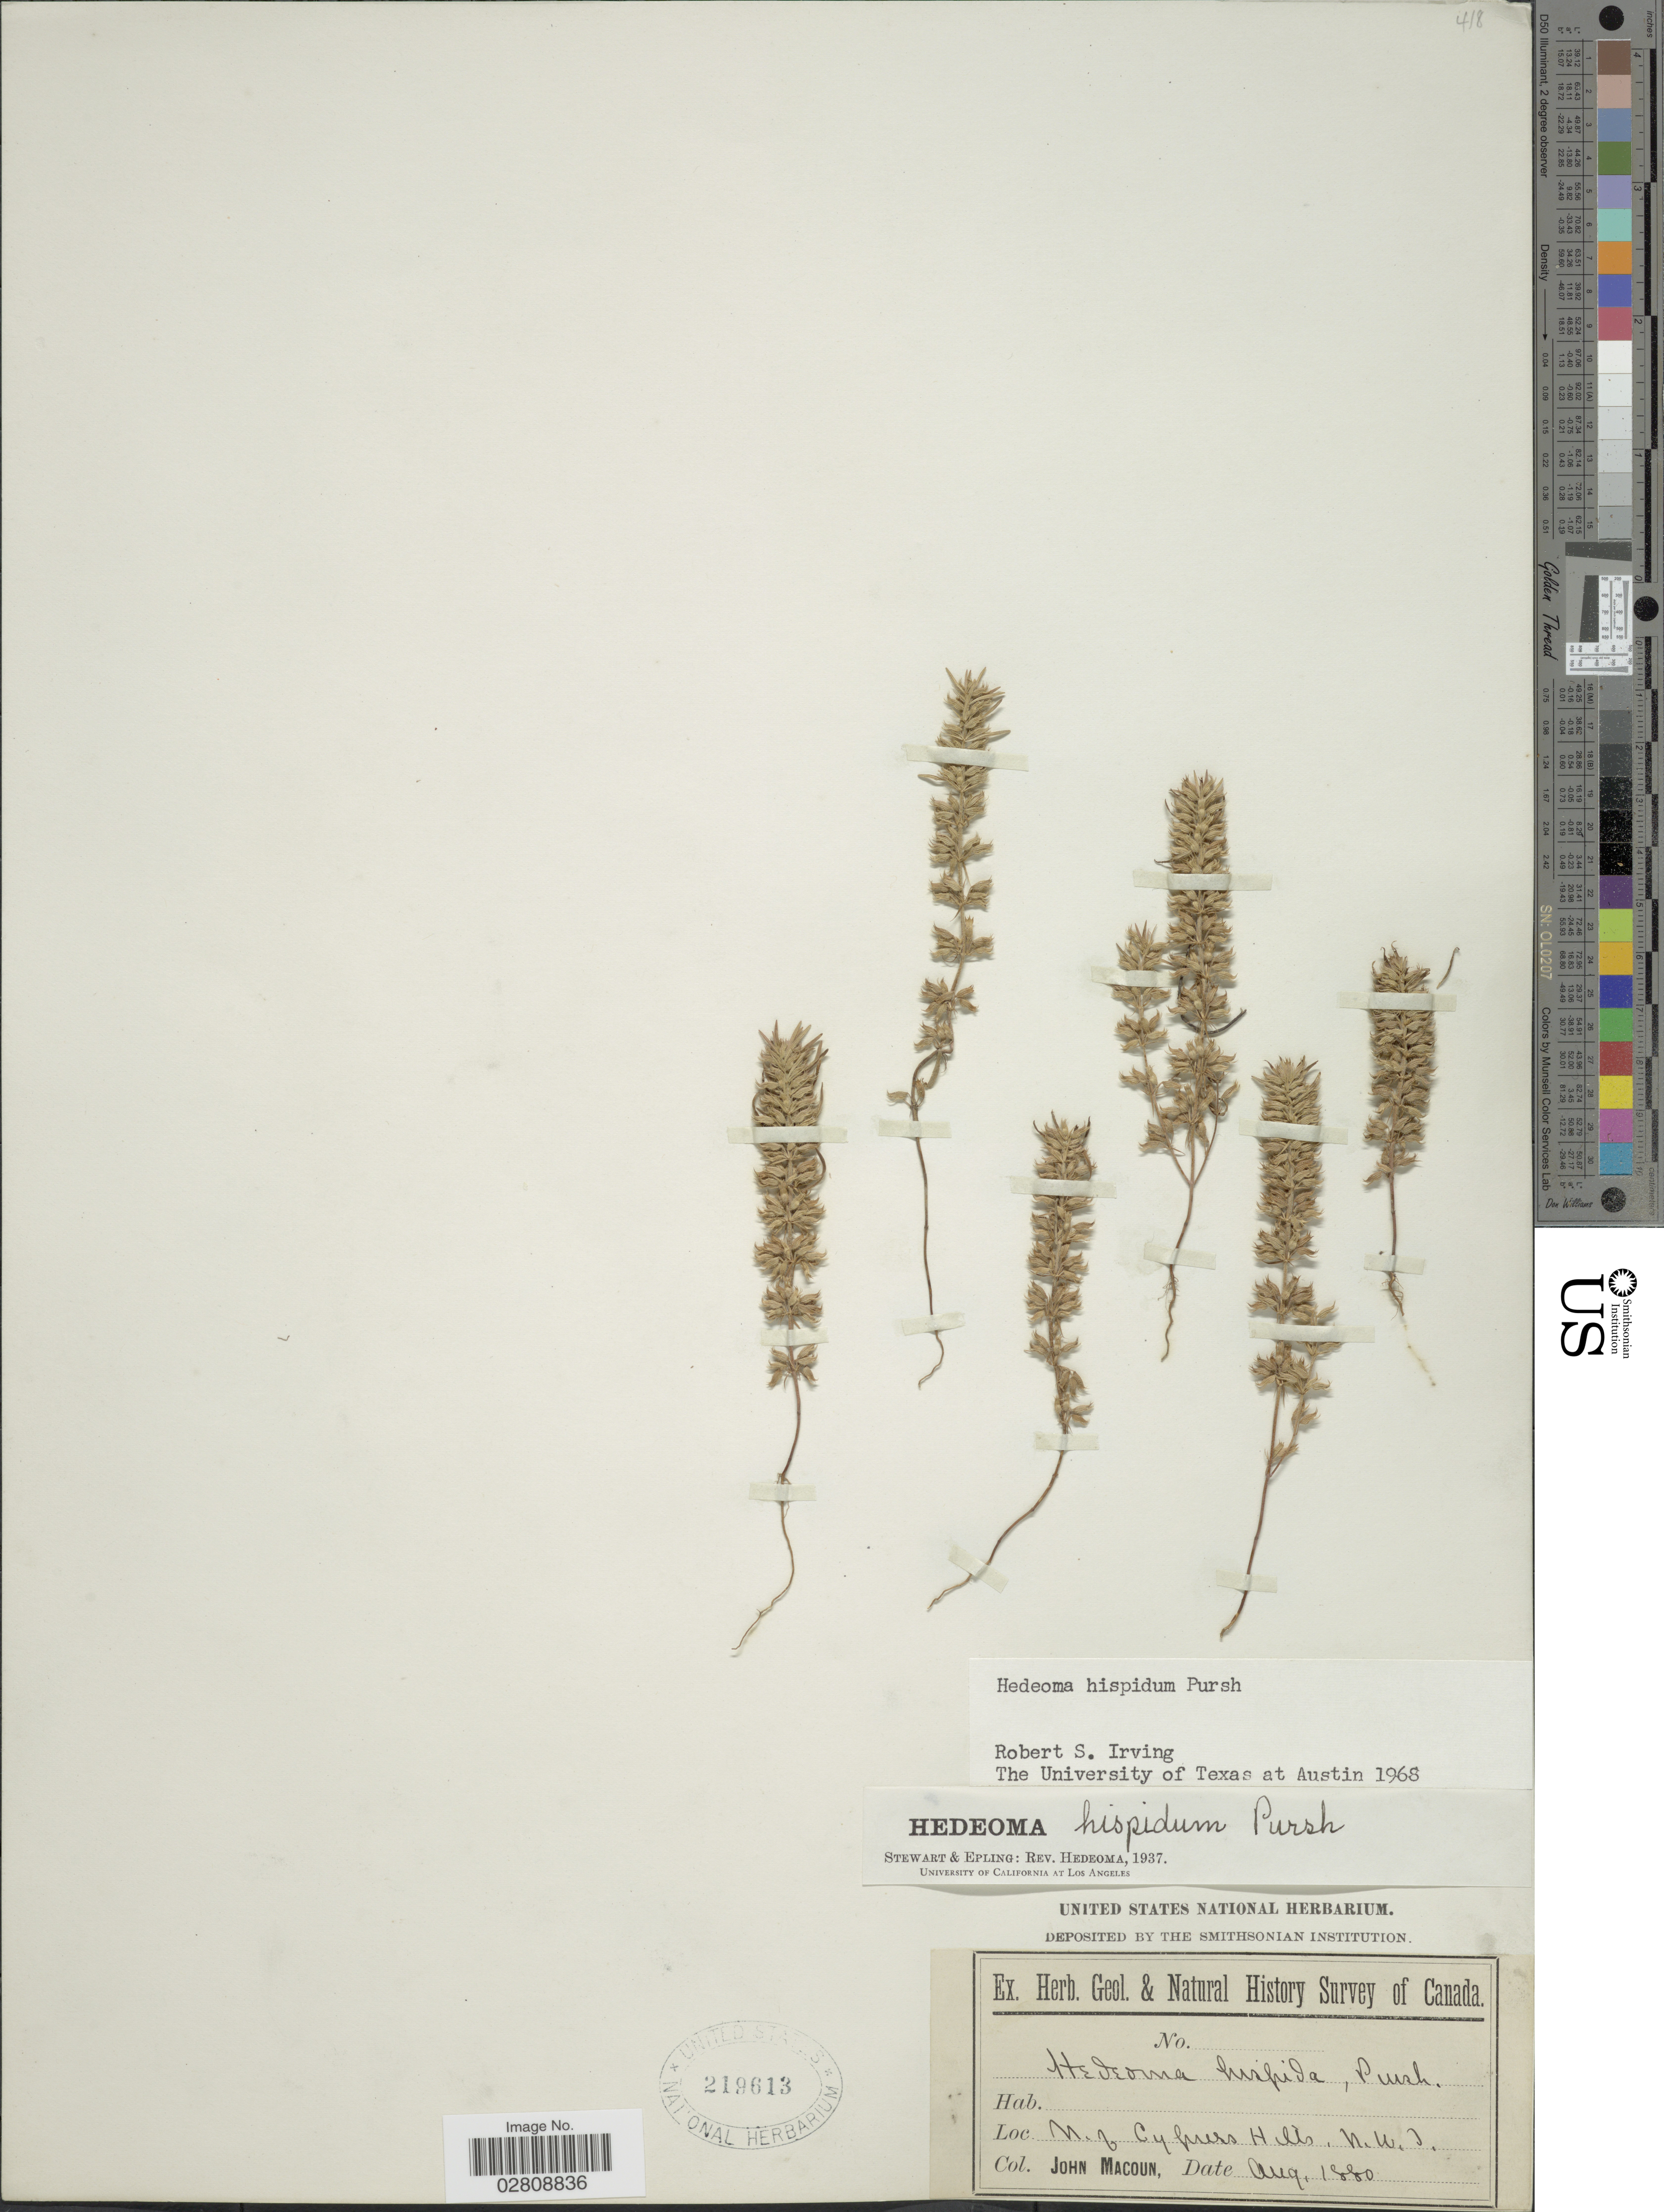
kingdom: Plantae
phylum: Tracheophyta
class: Magnoliopsida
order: Lamiales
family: Lamiaceae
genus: Hedeoma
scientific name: Hedeoma hispida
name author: Pursh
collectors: J. Macoun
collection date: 1880-08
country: Canada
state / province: Northwest Territories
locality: N. of Cypress Hills, N.W.T.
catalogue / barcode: US 219613